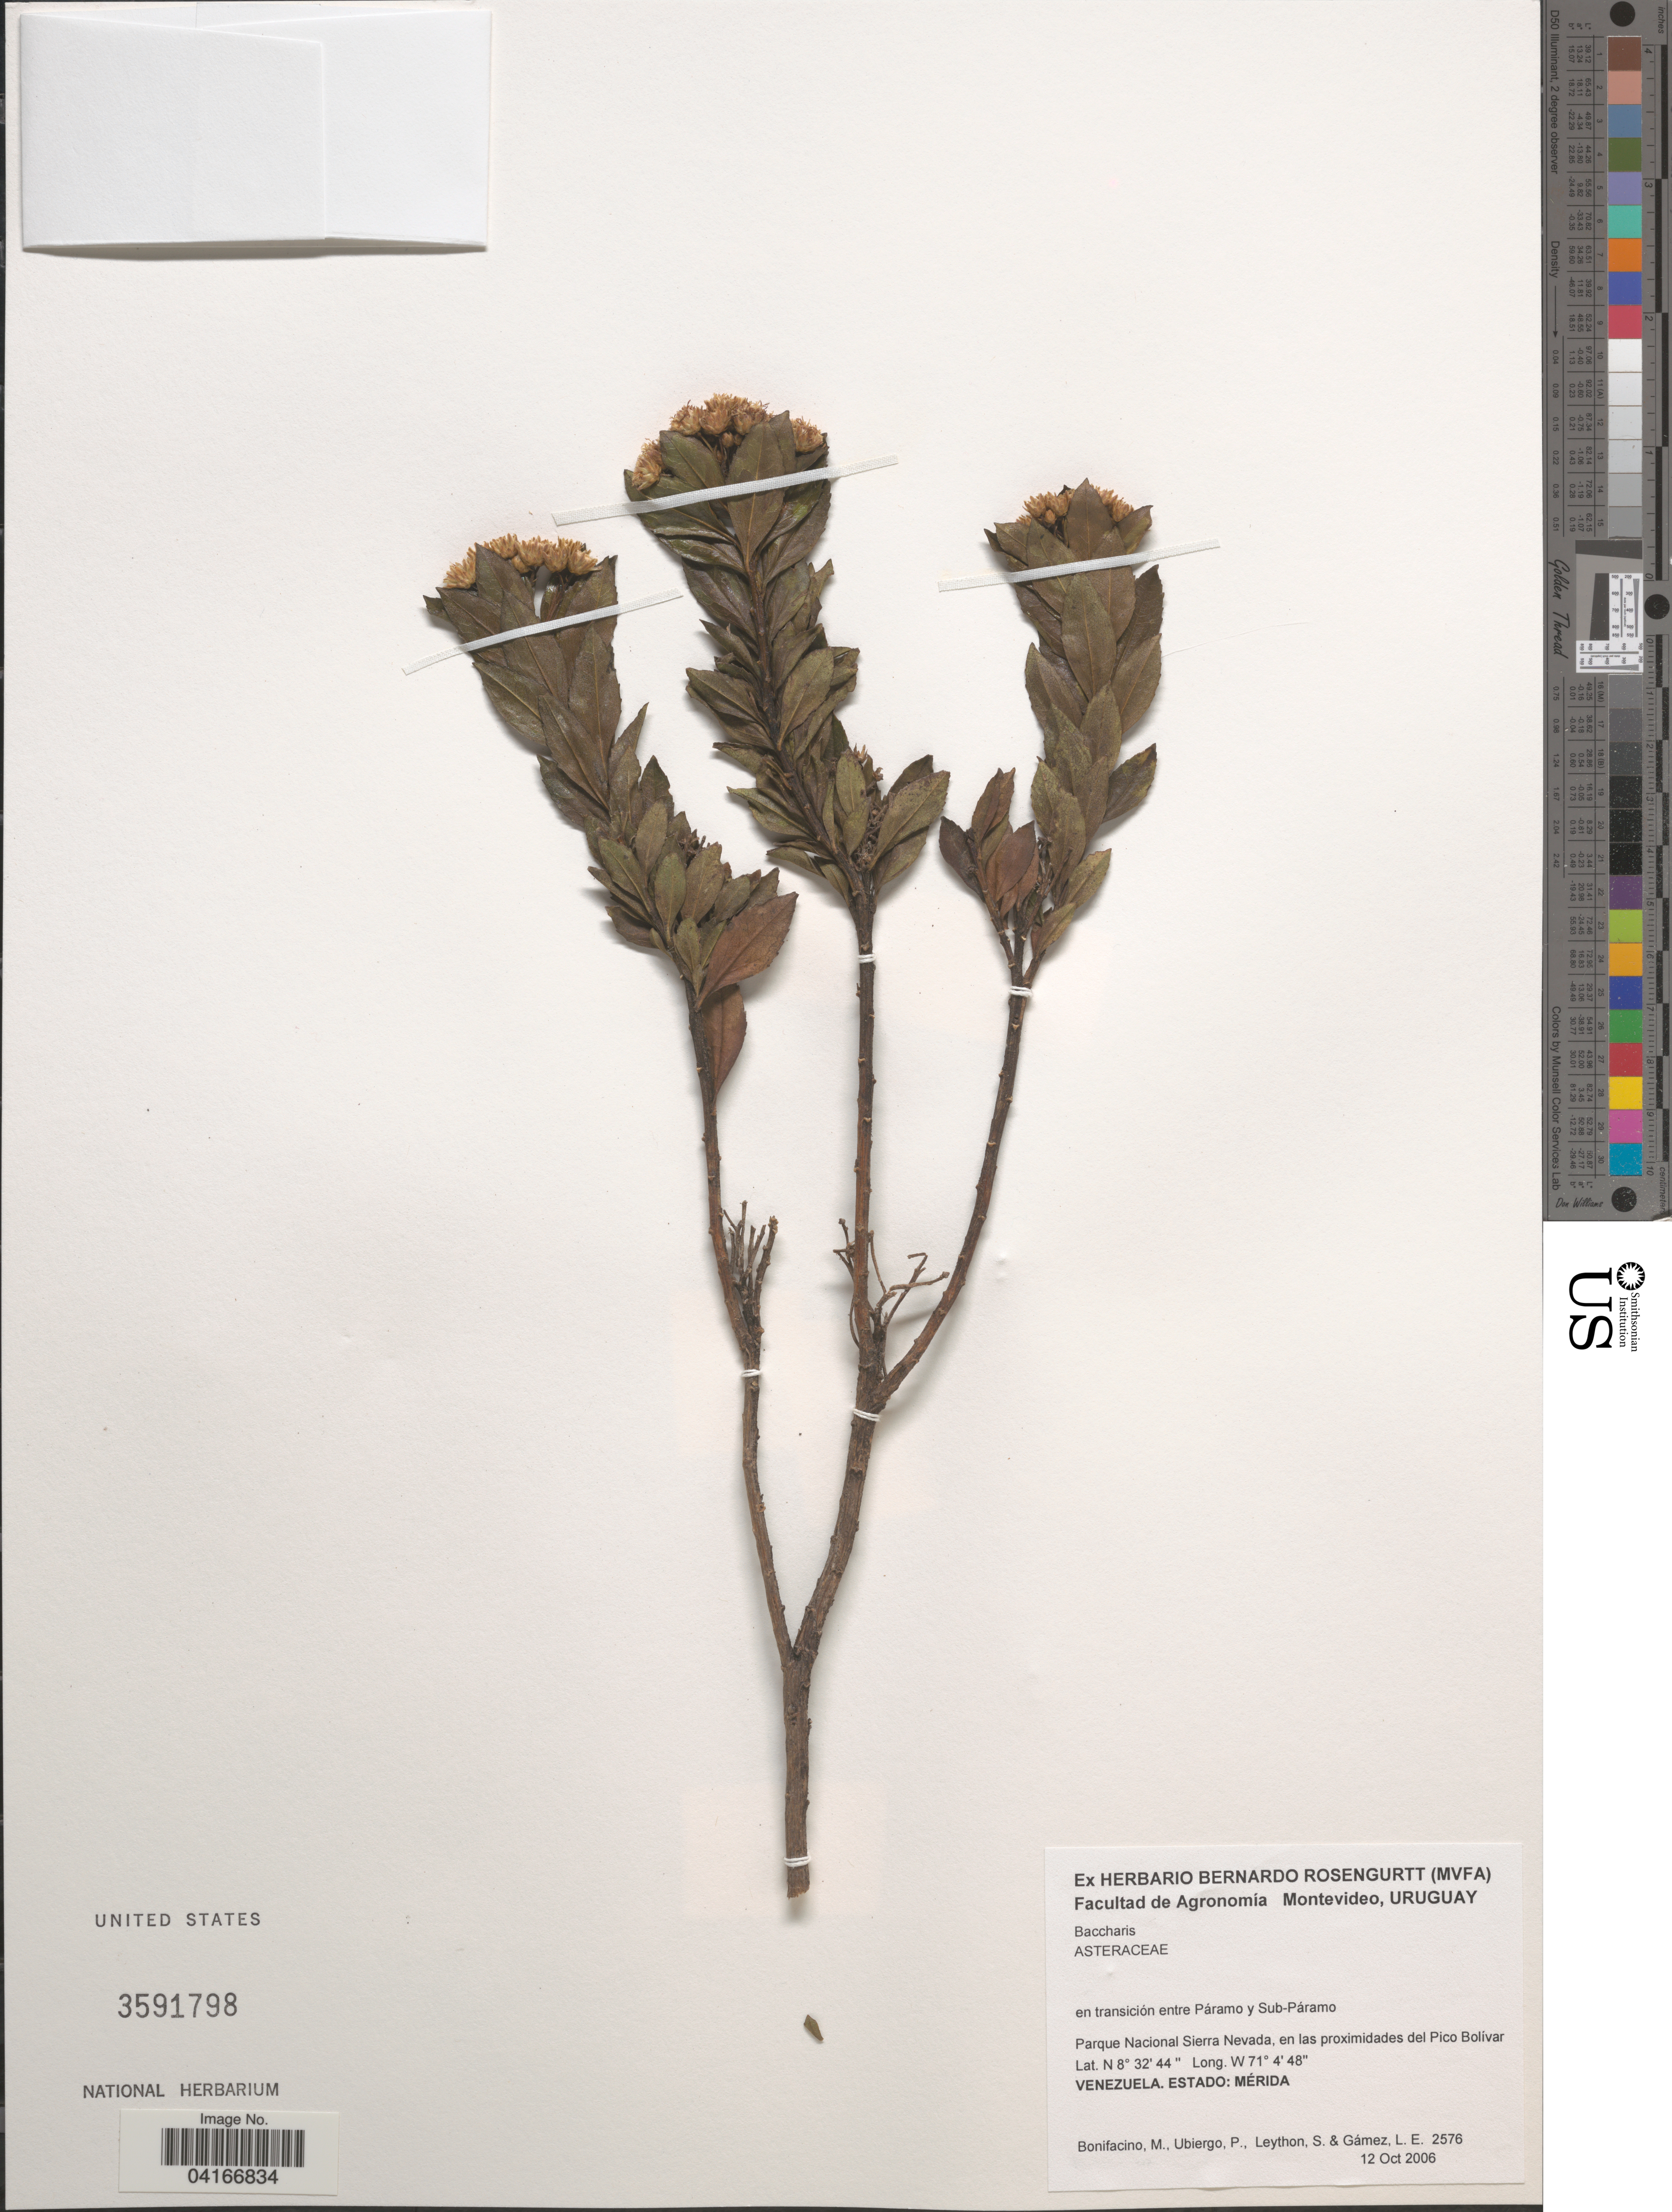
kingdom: Plantae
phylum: Tracheophyta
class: Magnoliopsida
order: Asterales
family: Asteraceae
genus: Baccharis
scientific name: Baccharis sp.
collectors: M. Bonifacino, P. Ubiergo, S. Leython & L. Gamez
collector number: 2576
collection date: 2006-10-12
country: Venezuela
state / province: Merida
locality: Parque Nacional Sierra Nevada, en las proximidades del Pico Bolívar.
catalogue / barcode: US 3591798